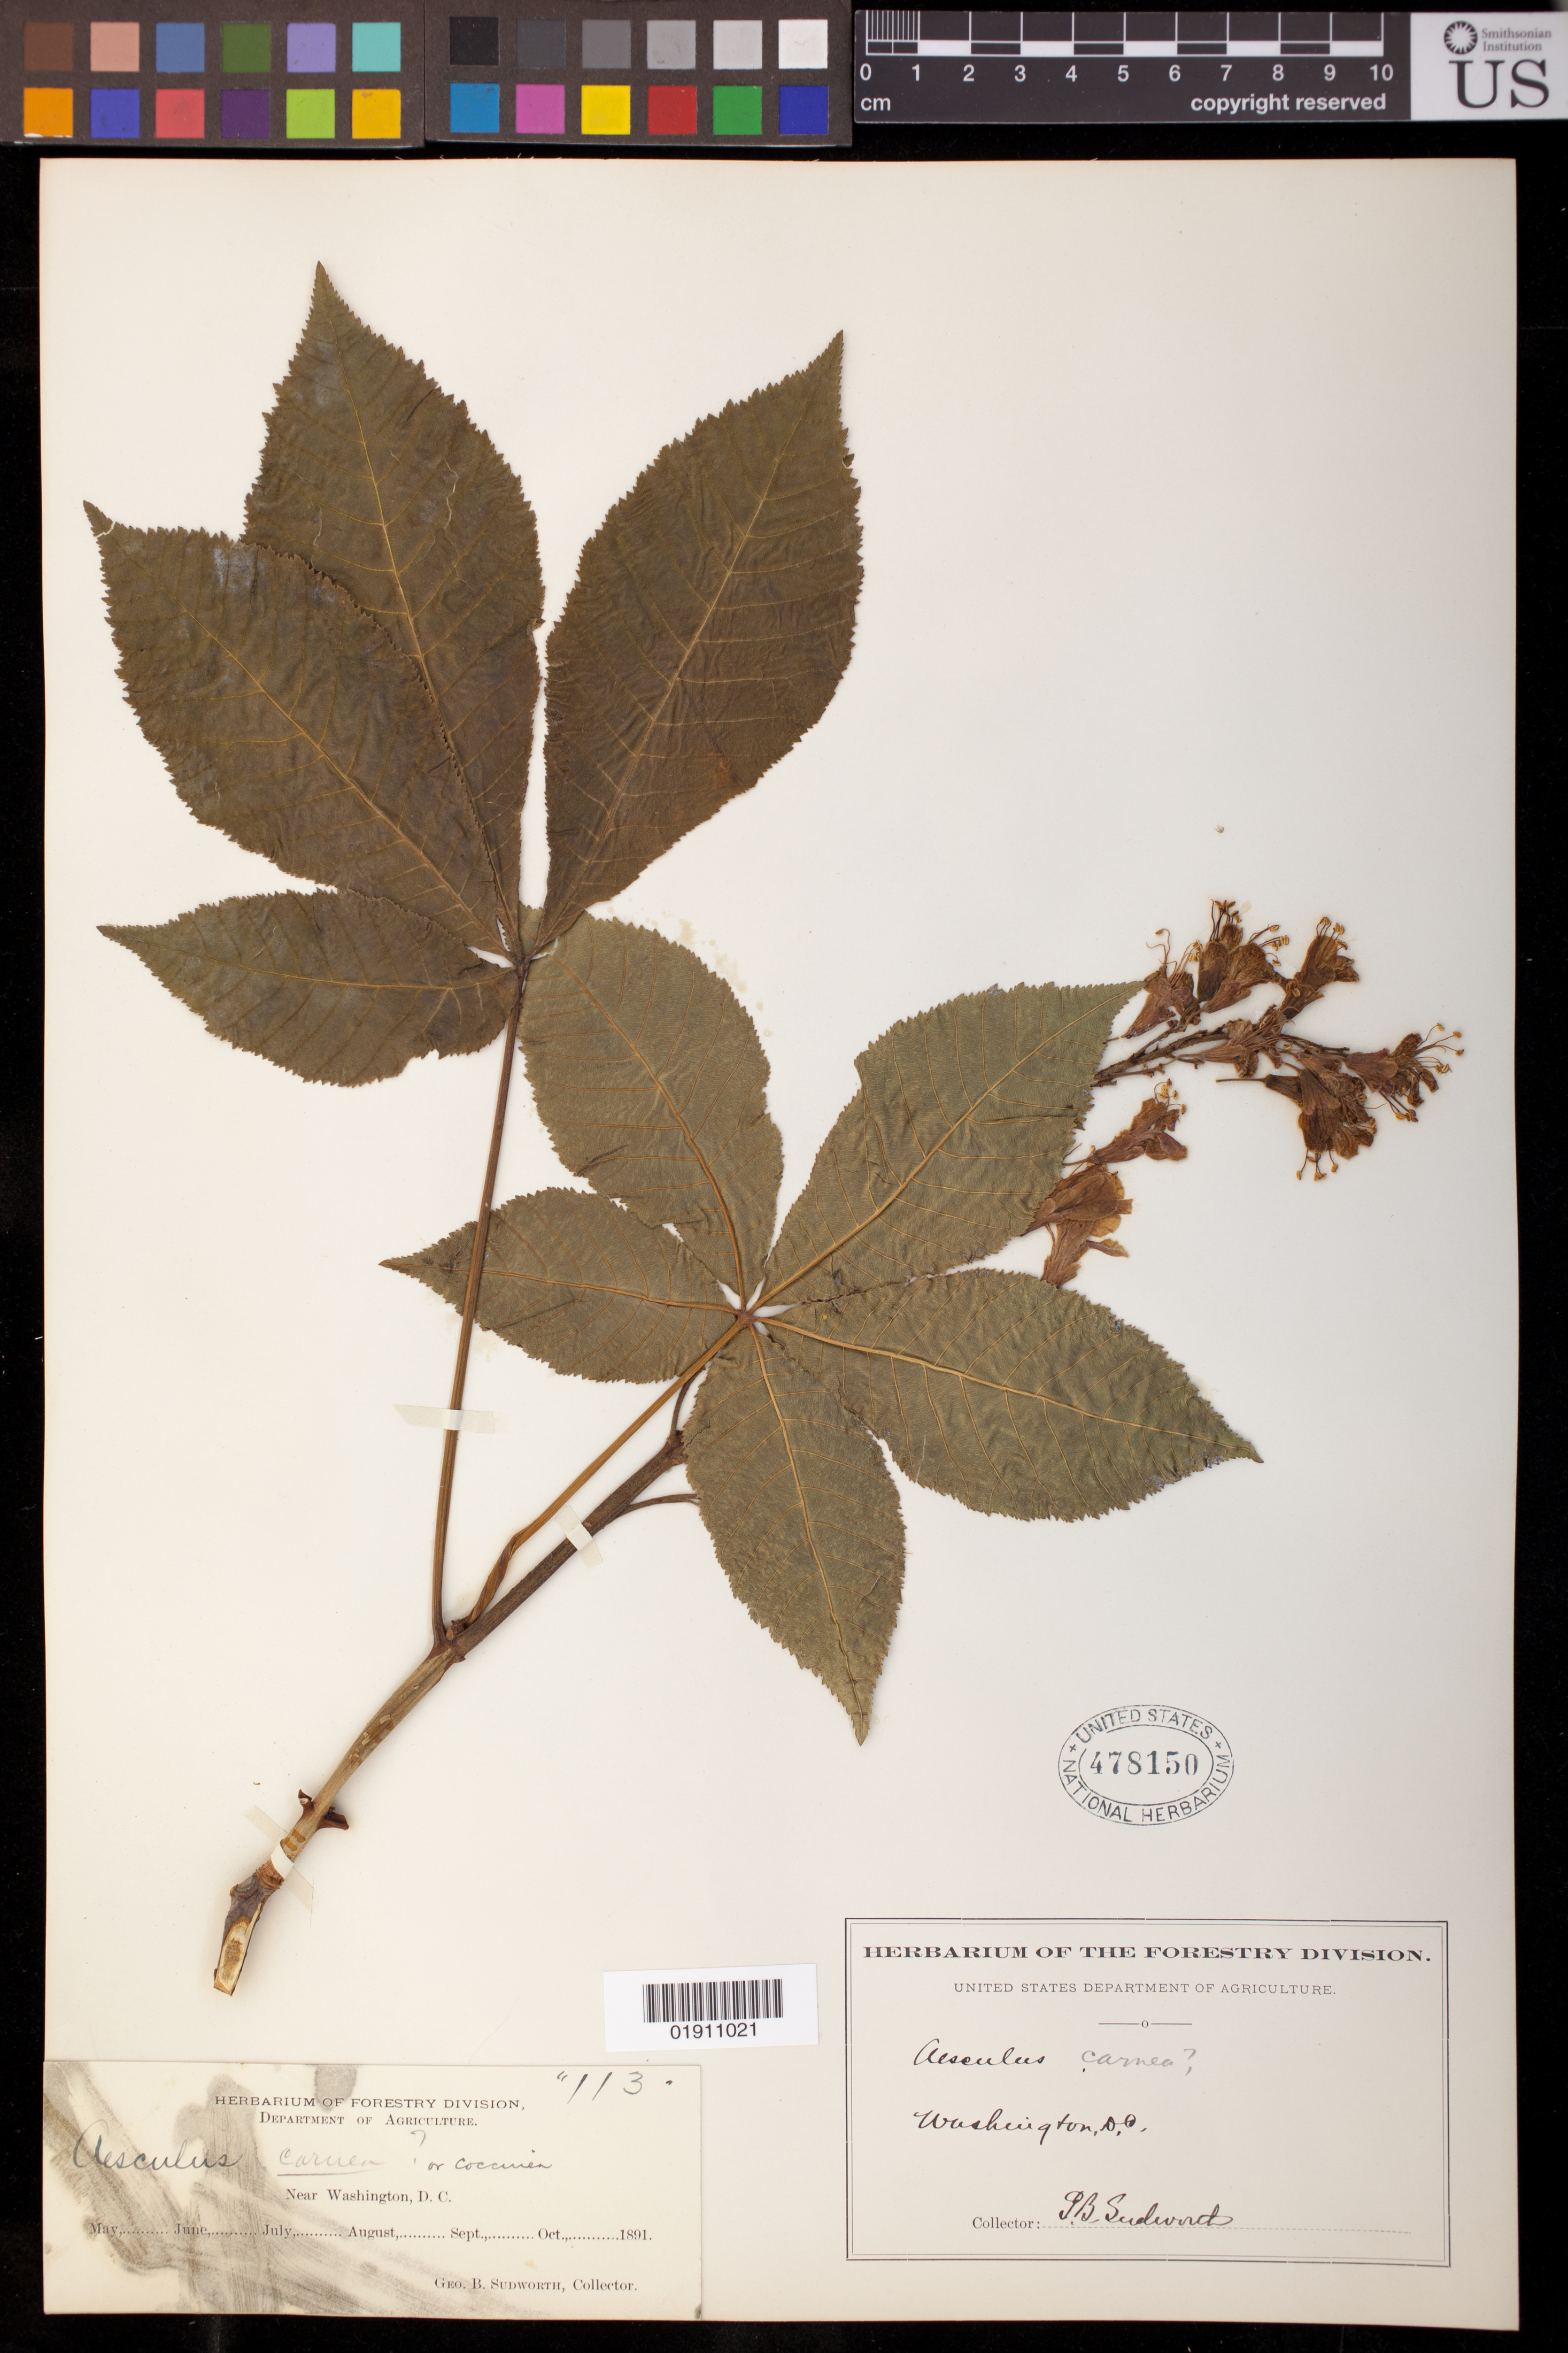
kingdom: Plantae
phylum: Tracheophyta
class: Magnoliopsida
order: Sapindales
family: Sapindaceae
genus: Aesculus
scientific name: Aesculus x carnea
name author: J. Zeyh.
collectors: G. B. Sudworth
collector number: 113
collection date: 1891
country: United States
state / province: District of Columbia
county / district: Washington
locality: Near Washington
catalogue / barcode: US 478150